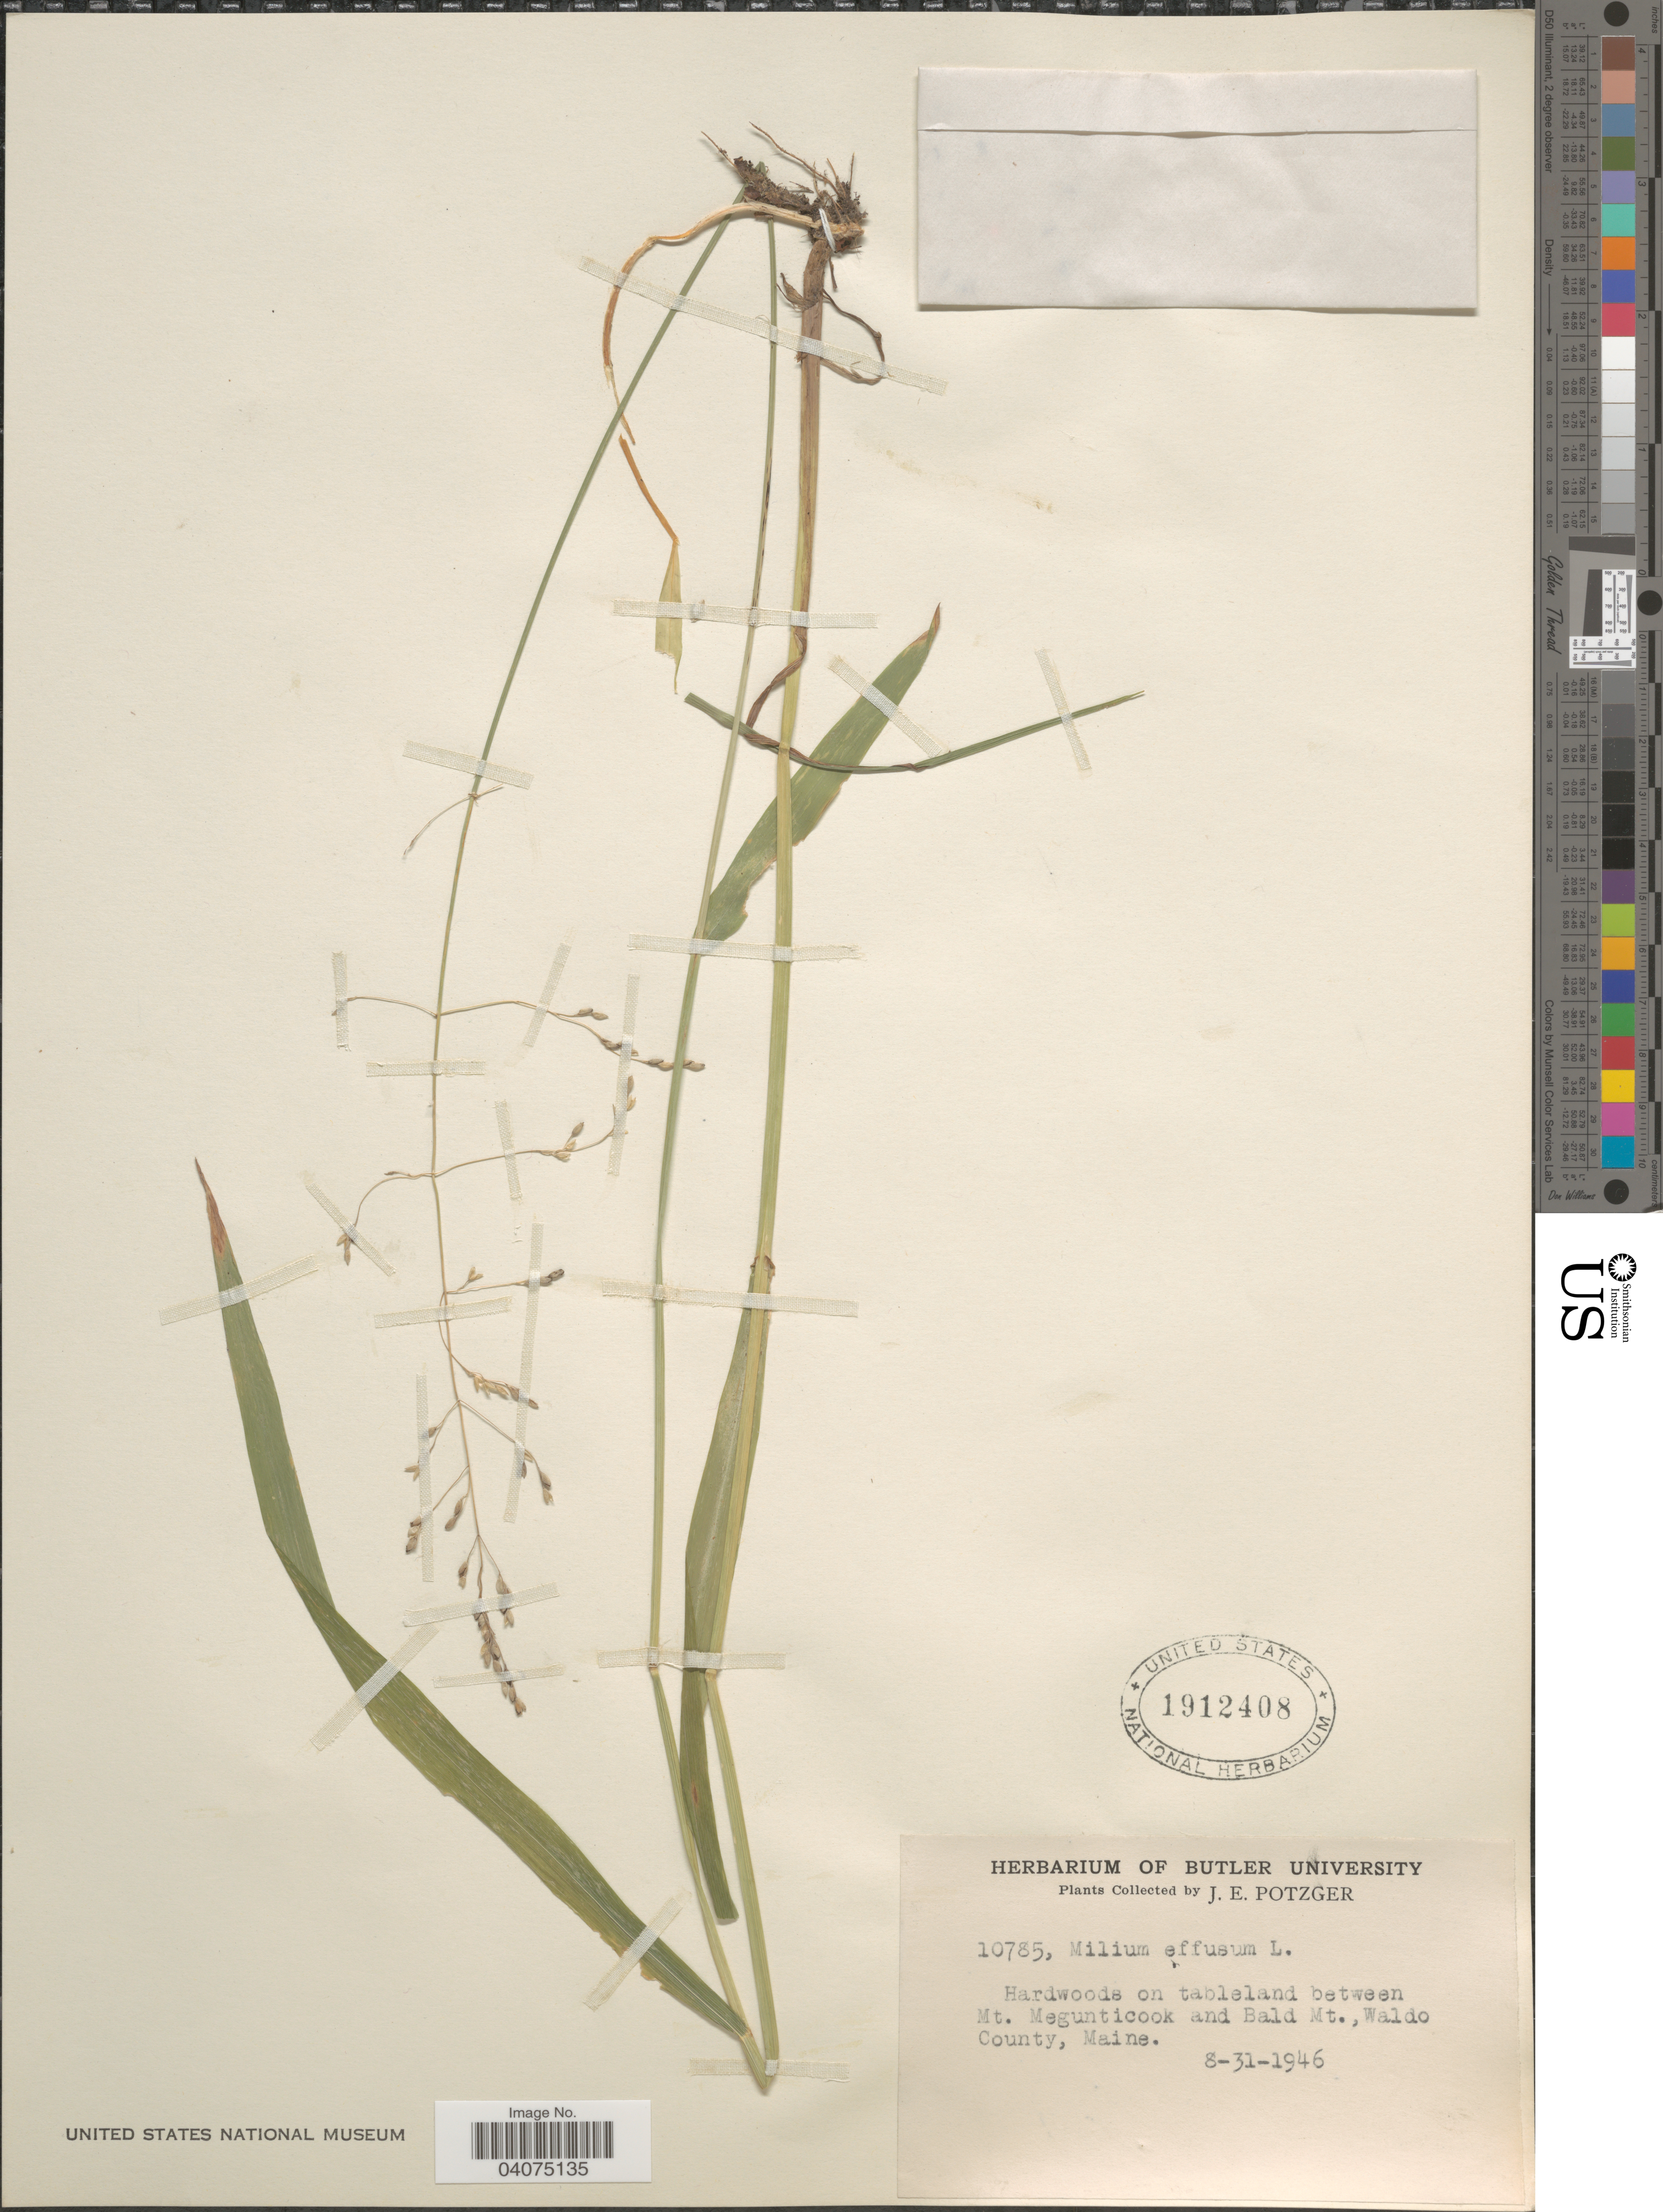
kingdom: Plantae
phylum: Tracheophyta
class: Liliopsida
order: Poales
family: Poaceae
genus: Milium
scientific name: Milium effusum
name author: L.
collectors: J. Potzger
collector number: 10785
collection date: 1946-08-31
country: United States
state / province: Maine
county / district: Waldo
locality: Hardwoods on tableland between Mt. Megunticook and Bald Mt.,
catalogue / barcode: US 1912408